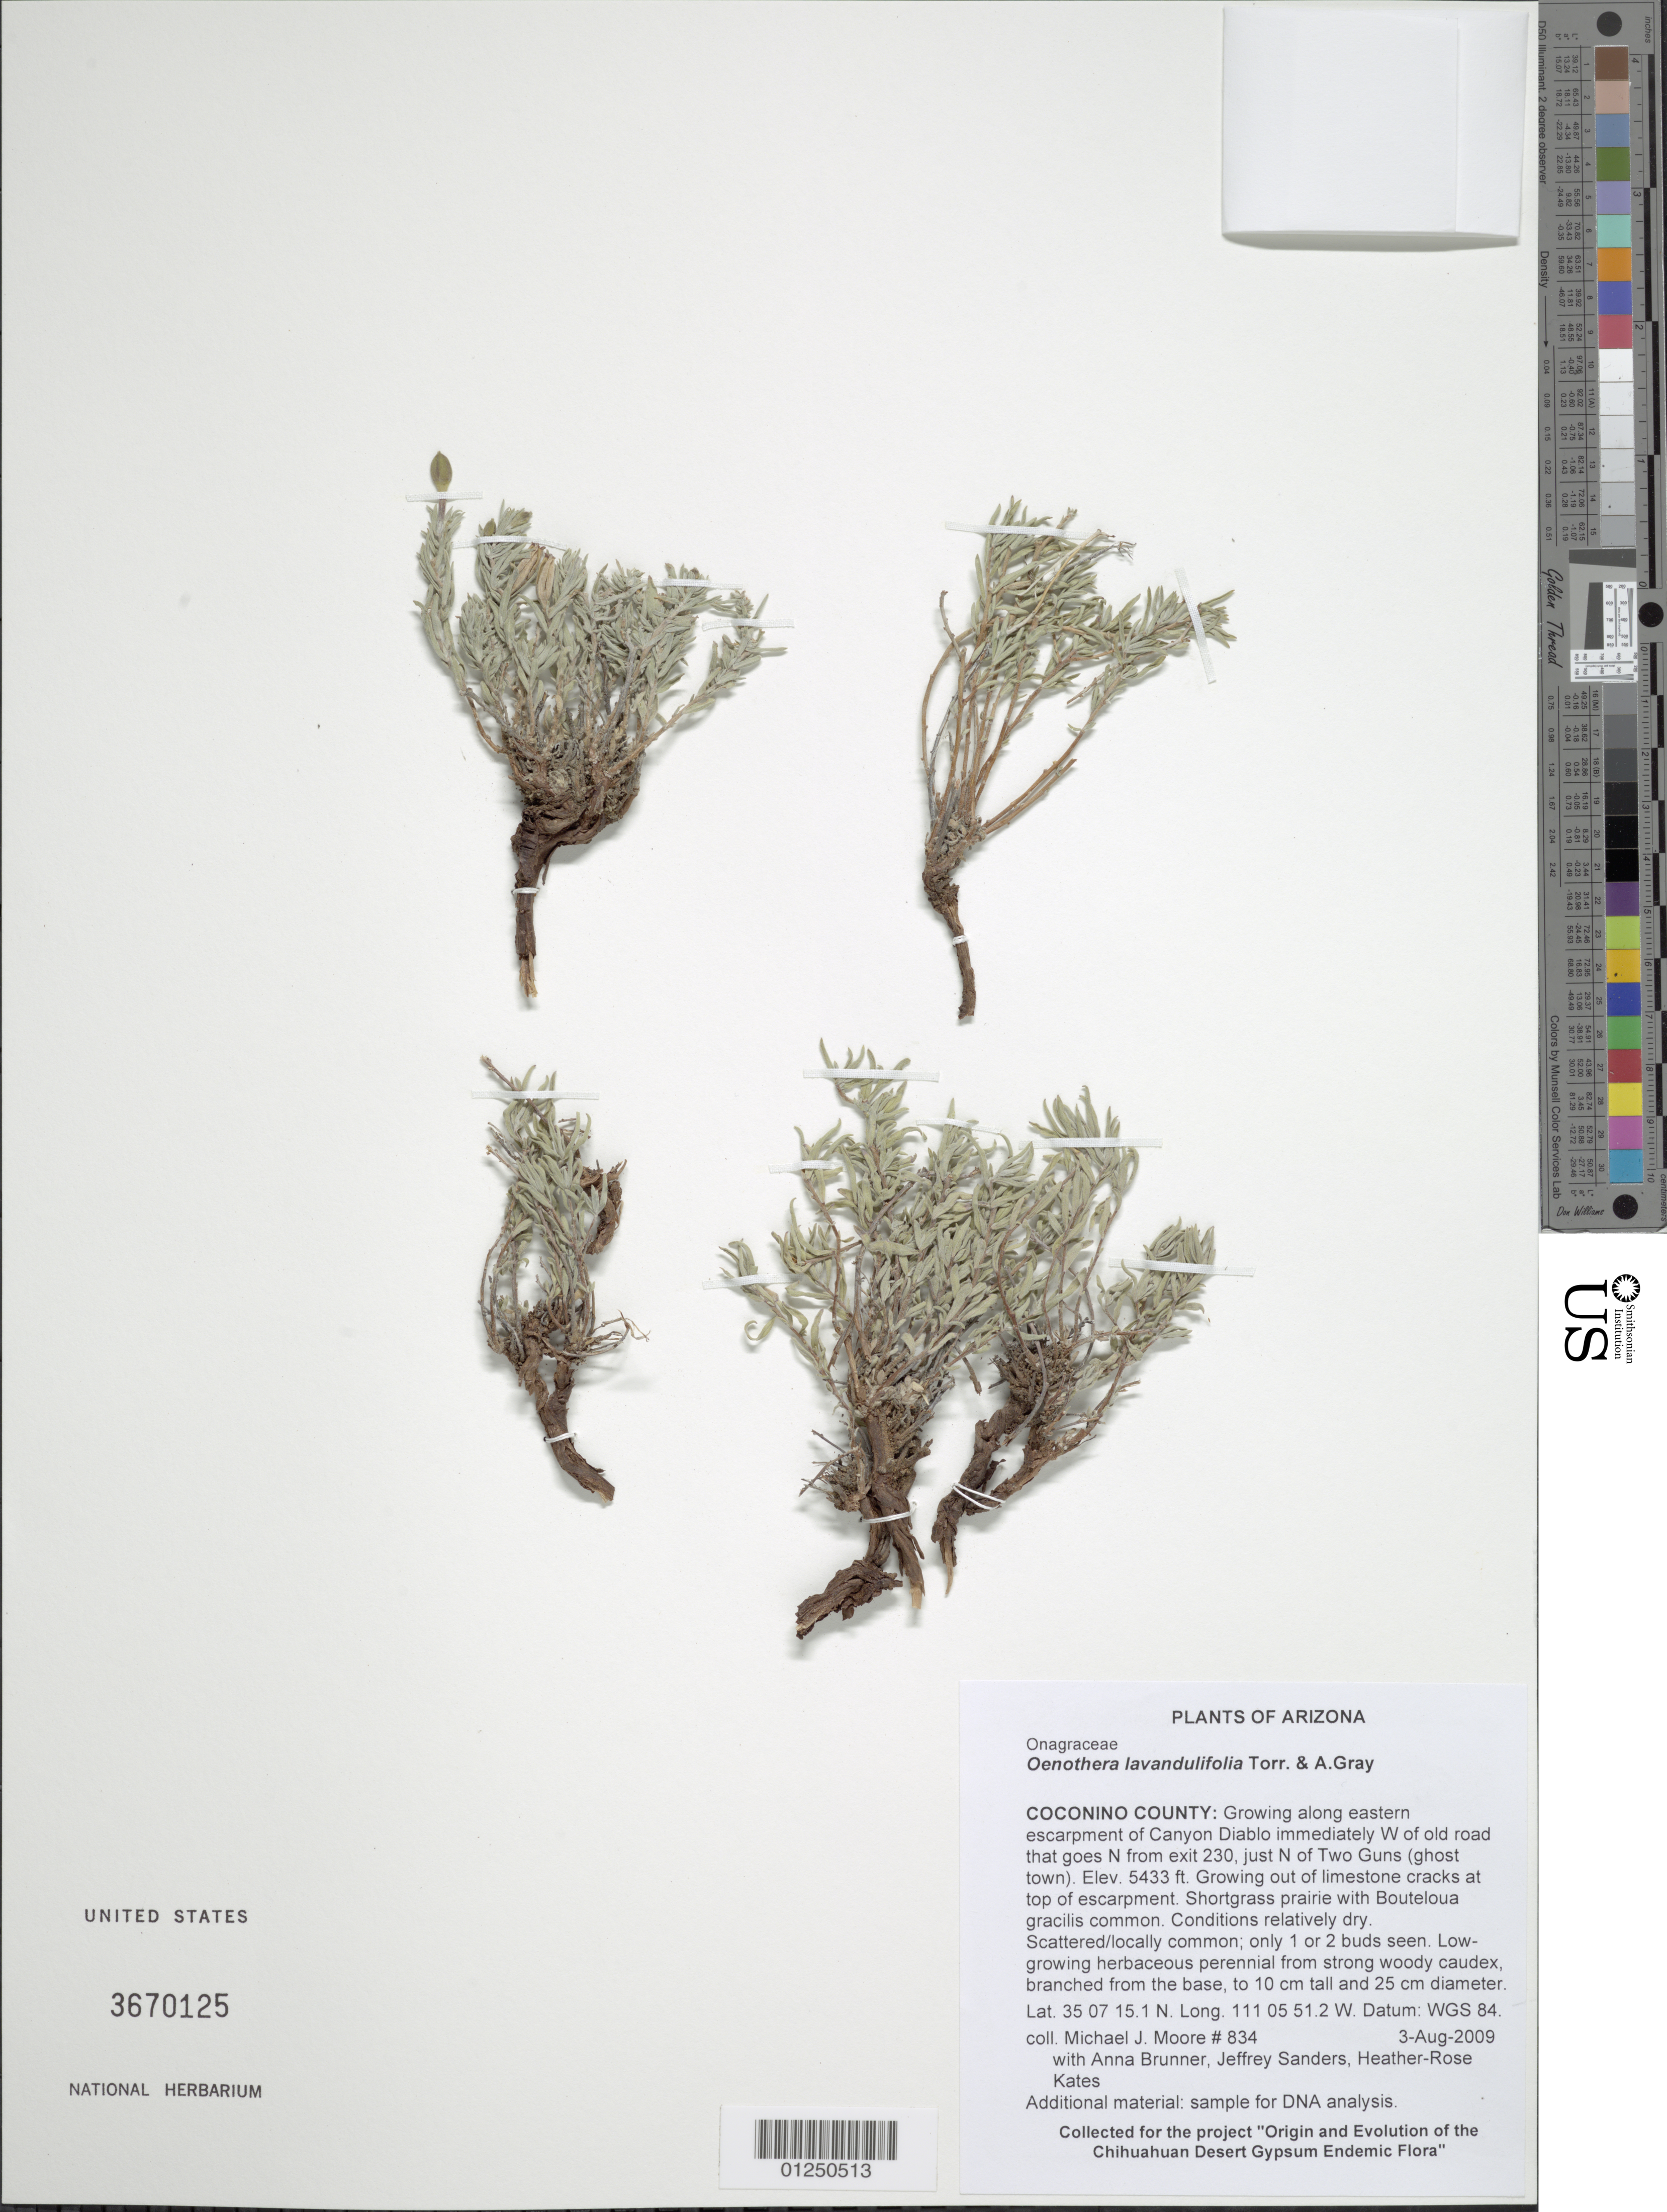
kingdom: Plantae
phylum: Tracheophyta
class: Magnoliopsida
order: Myrtales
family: Onagraceae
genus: Oenothera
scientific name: Oenothera lavandulifolia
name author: Torr. & A. Gray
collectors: M. J. Moore, A. Brunner, J. Sanders & H.-R. Kates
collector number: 834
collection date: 2005-08-02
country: United States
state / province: Arizona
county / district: Coconino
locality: Growing along eastern escarpment of Canyon Diablo immediately W of old road that goes N from exit 230, just N of Two Guns (ghost town).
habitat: Growing out of limestone cracks at top of escarpment. Shortgrass prairie with Bouteloua gracilis common. Conditions relatively dry.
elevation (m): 1656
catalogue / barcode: US 3670125